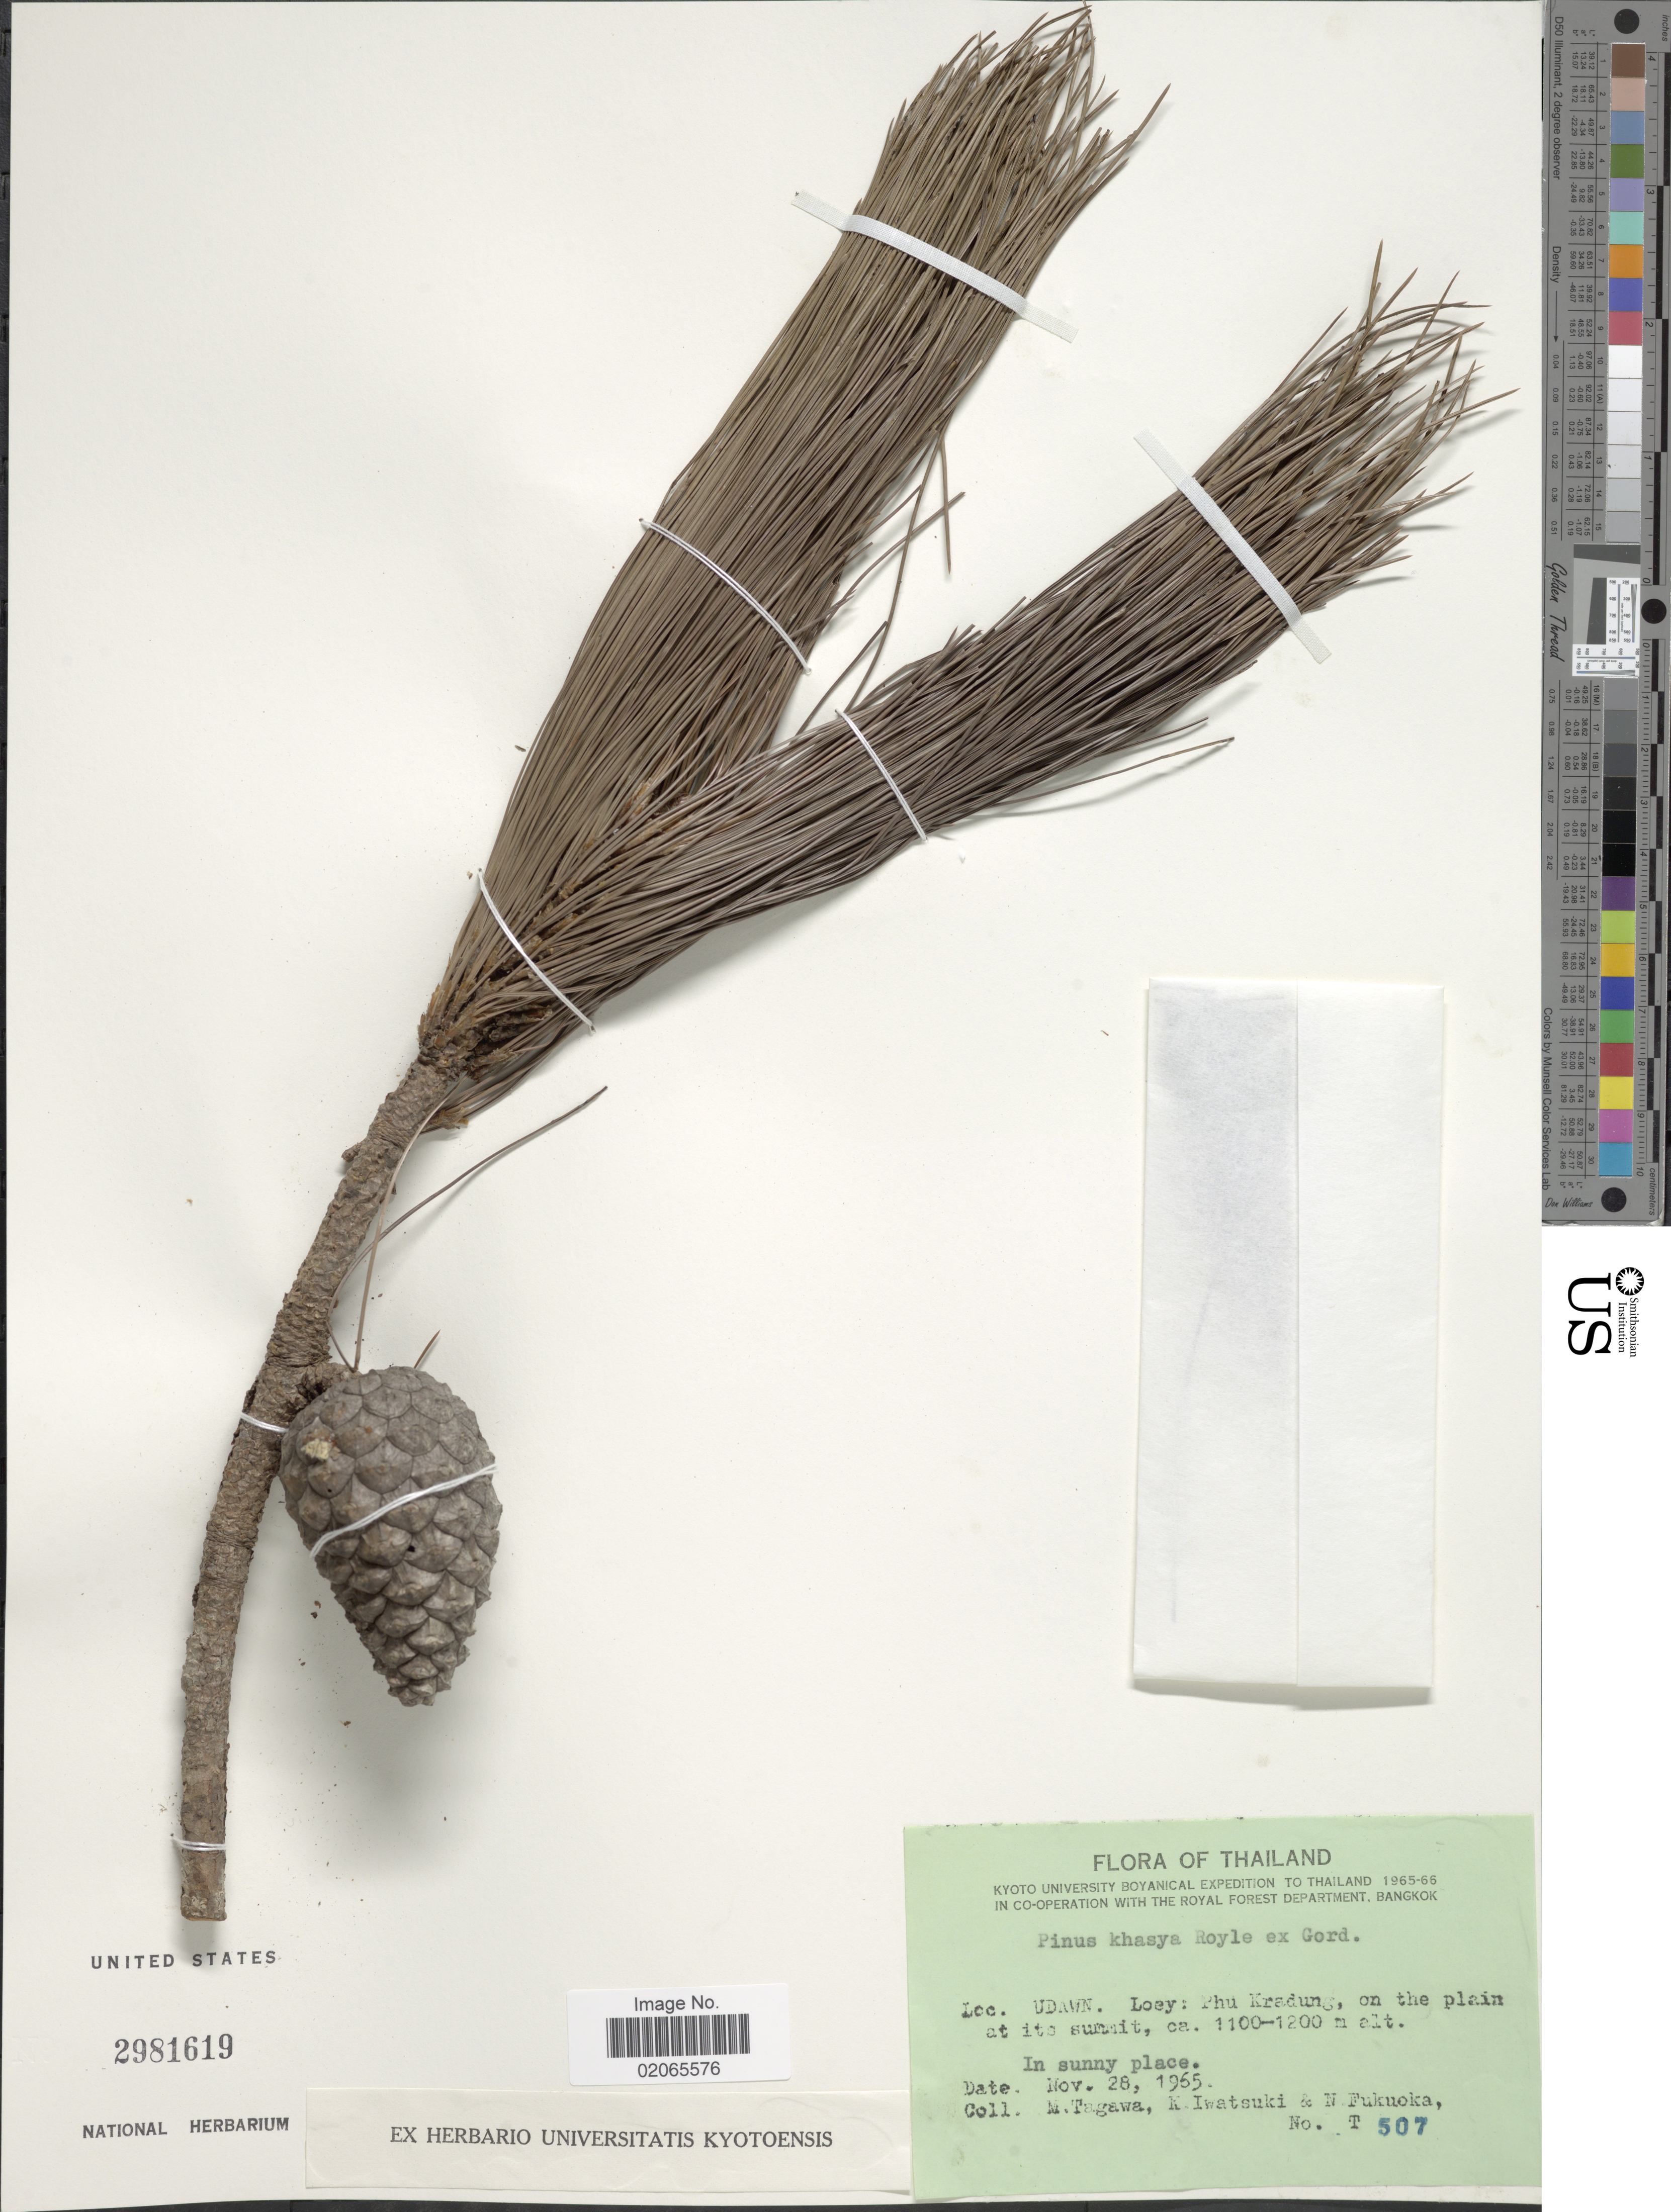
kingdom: Plantae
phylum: Tracheophyta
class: Pinopsida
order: Pinales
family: Pinaceae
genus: Pinus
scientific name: Pinus khasya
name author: Royle ex Hook. f.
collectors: M. Kitagawa, K. Iwatsuki & N. Fukuoka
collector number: T 507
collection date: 1965-11-28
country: Thailand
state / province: Loei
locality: Udawn: Loey: Phu Kradung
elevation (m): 1100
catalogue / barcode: US 2981619